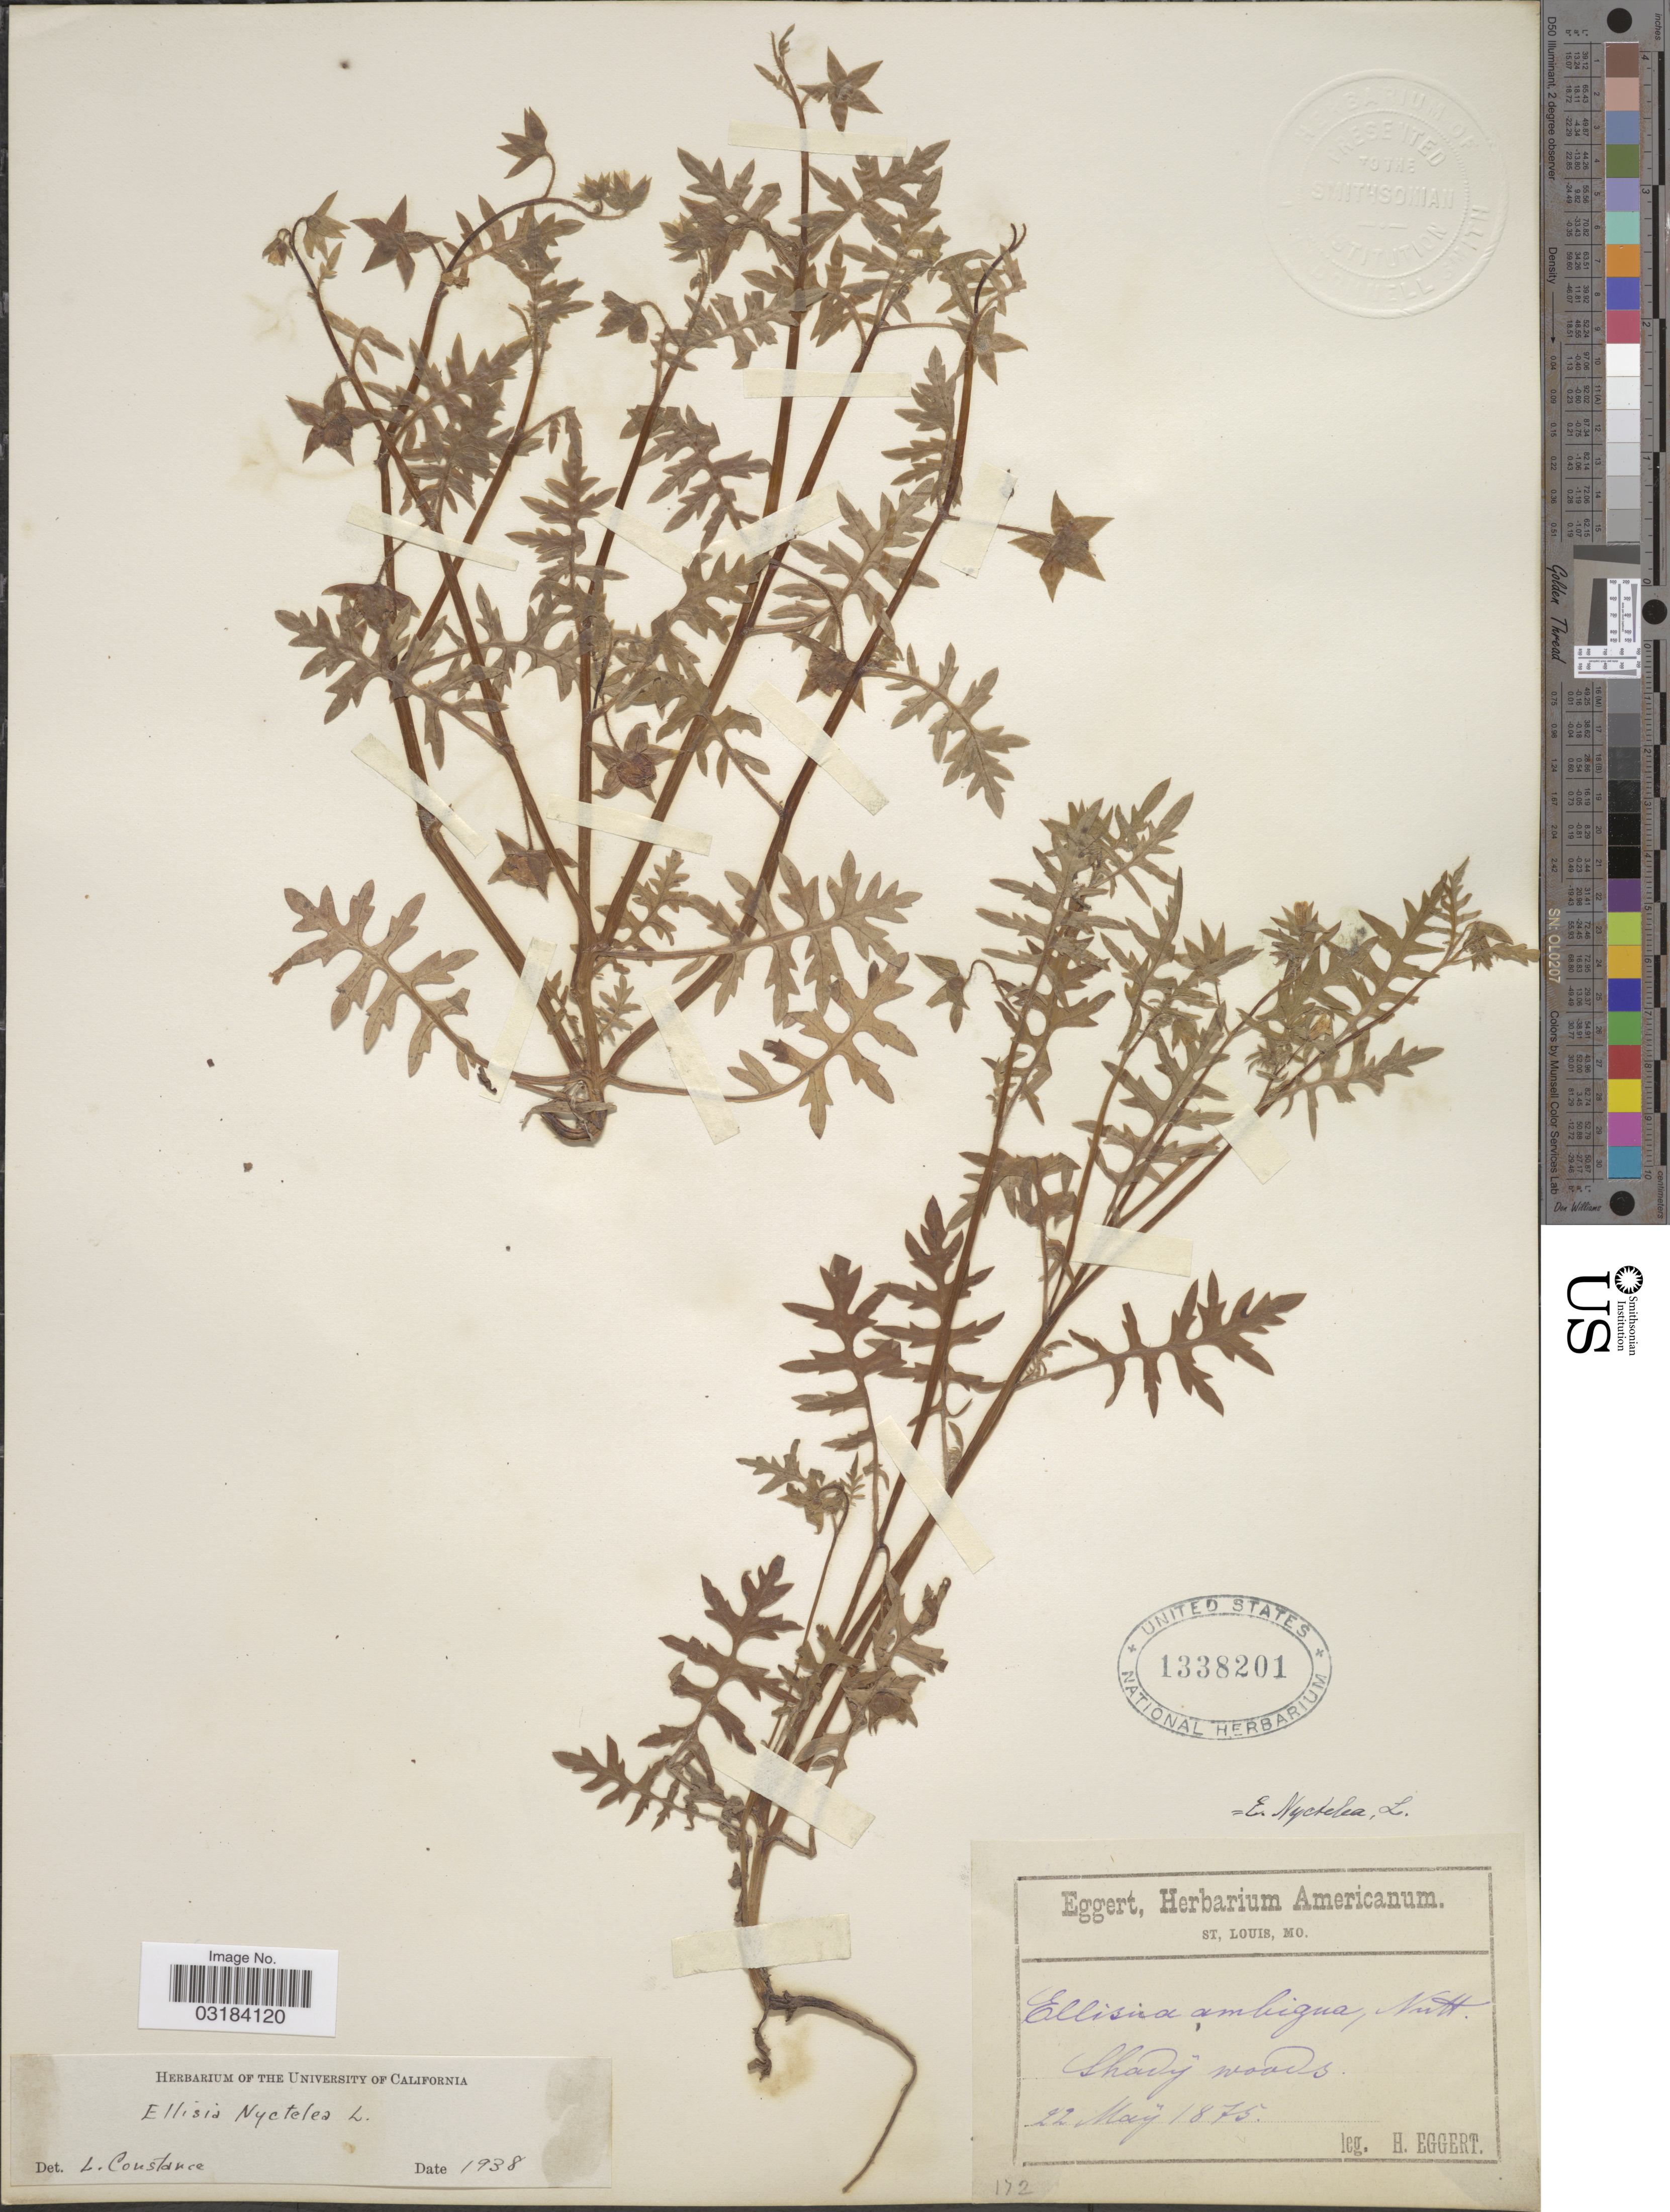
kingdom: Plantae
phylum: Tracheophyta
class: Magnoliopsida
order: Boraginales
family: Hydrophyllaceae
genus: Ellisia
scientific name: Ellisia nyctelea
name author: L.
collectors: H. Eggert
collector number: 172?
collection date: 1875-05-22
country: United States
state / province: Missouri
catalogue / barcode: US 1338201